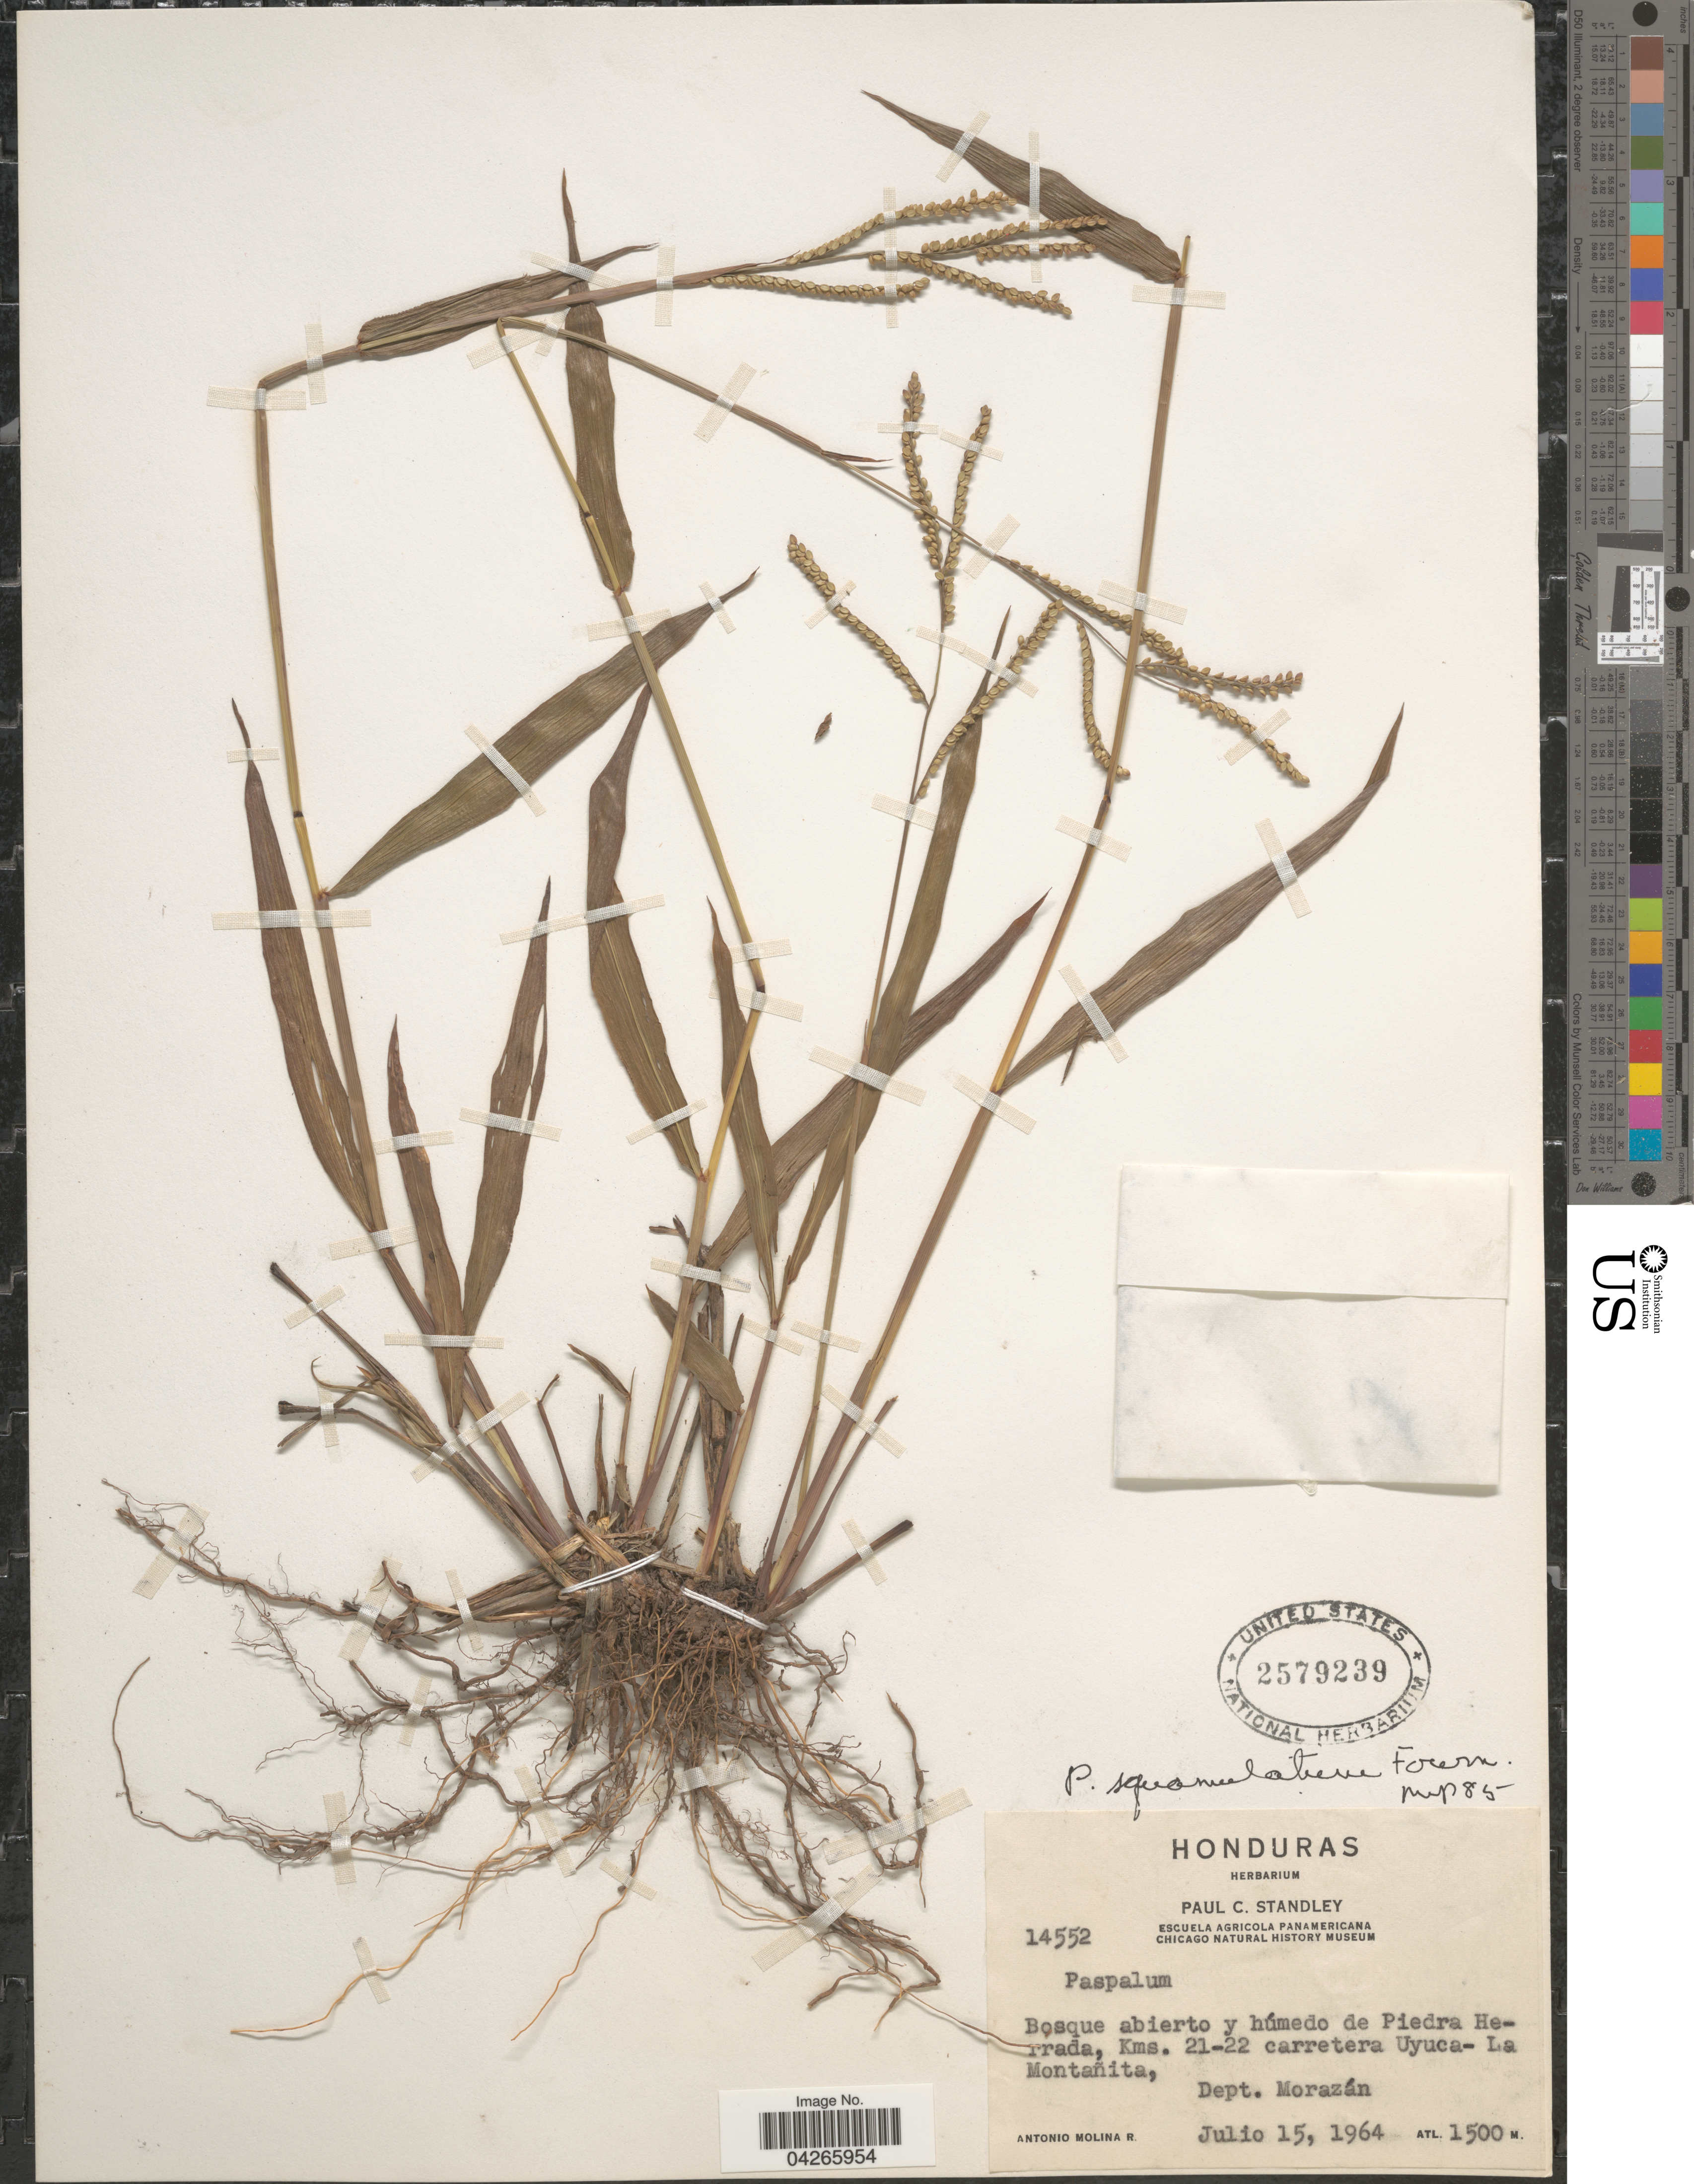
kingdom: Plantae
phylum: Tracheophyta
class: Liliopsida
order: Poales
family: Poaceae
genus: Paspalum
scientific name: Paspalum squamulatum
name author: E. Fourn.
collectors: A. Molina R.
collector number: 14552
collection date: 1964-07-15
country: Honduras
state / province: Fco. Morazán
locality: Bosque abierto y húmedo de Piedra Herrada, Kms. 21-22 carretera Uyuca-La Montañita, Dept. Morazán.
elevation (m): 1500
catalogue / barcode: US 2579239